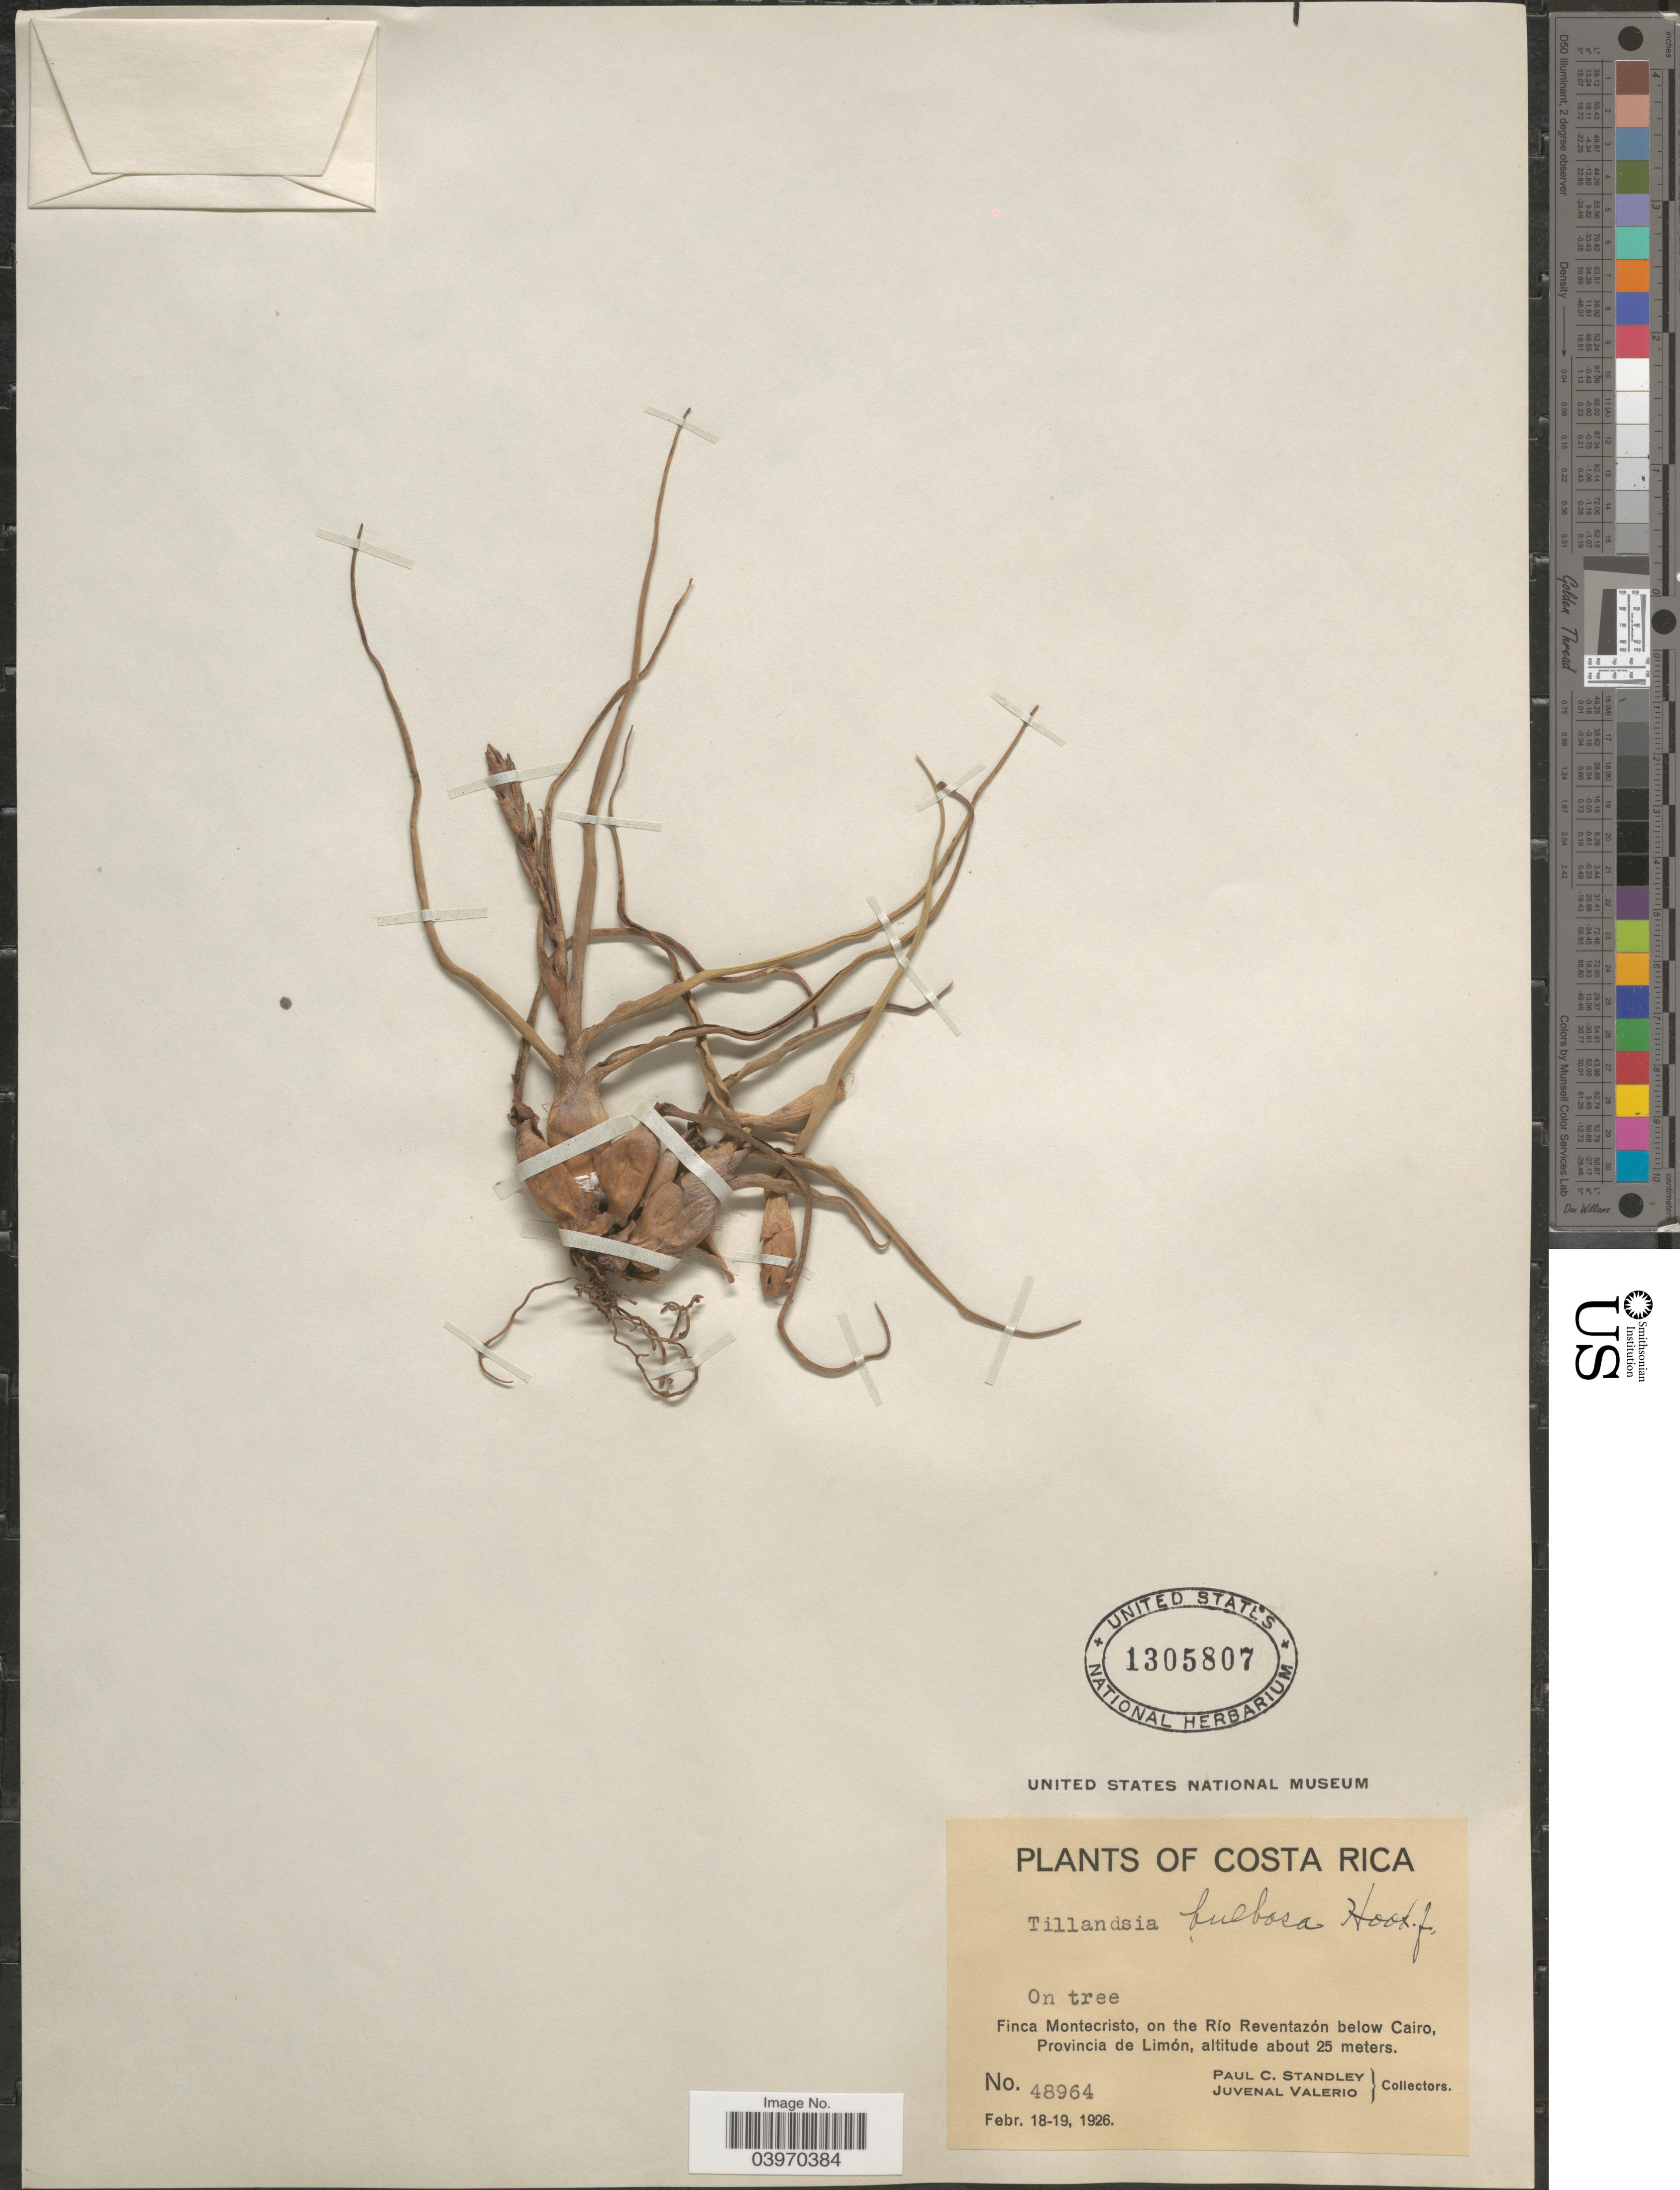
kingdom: Plantae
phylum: Tracheophyta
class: Liliopsida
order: Poales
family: Bromeliaceae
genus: Tillandsia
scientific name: Tillandsia bulbosa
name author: Hook.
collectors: P. C. Standley & J. Valerio R.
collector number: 48964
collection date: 1926-02-18/1926-02-19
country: Costa Rica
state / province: Limón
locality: Finca Montecristo, on the Río Reventazón below Cairo.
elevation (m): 25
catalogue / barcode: US 1305807